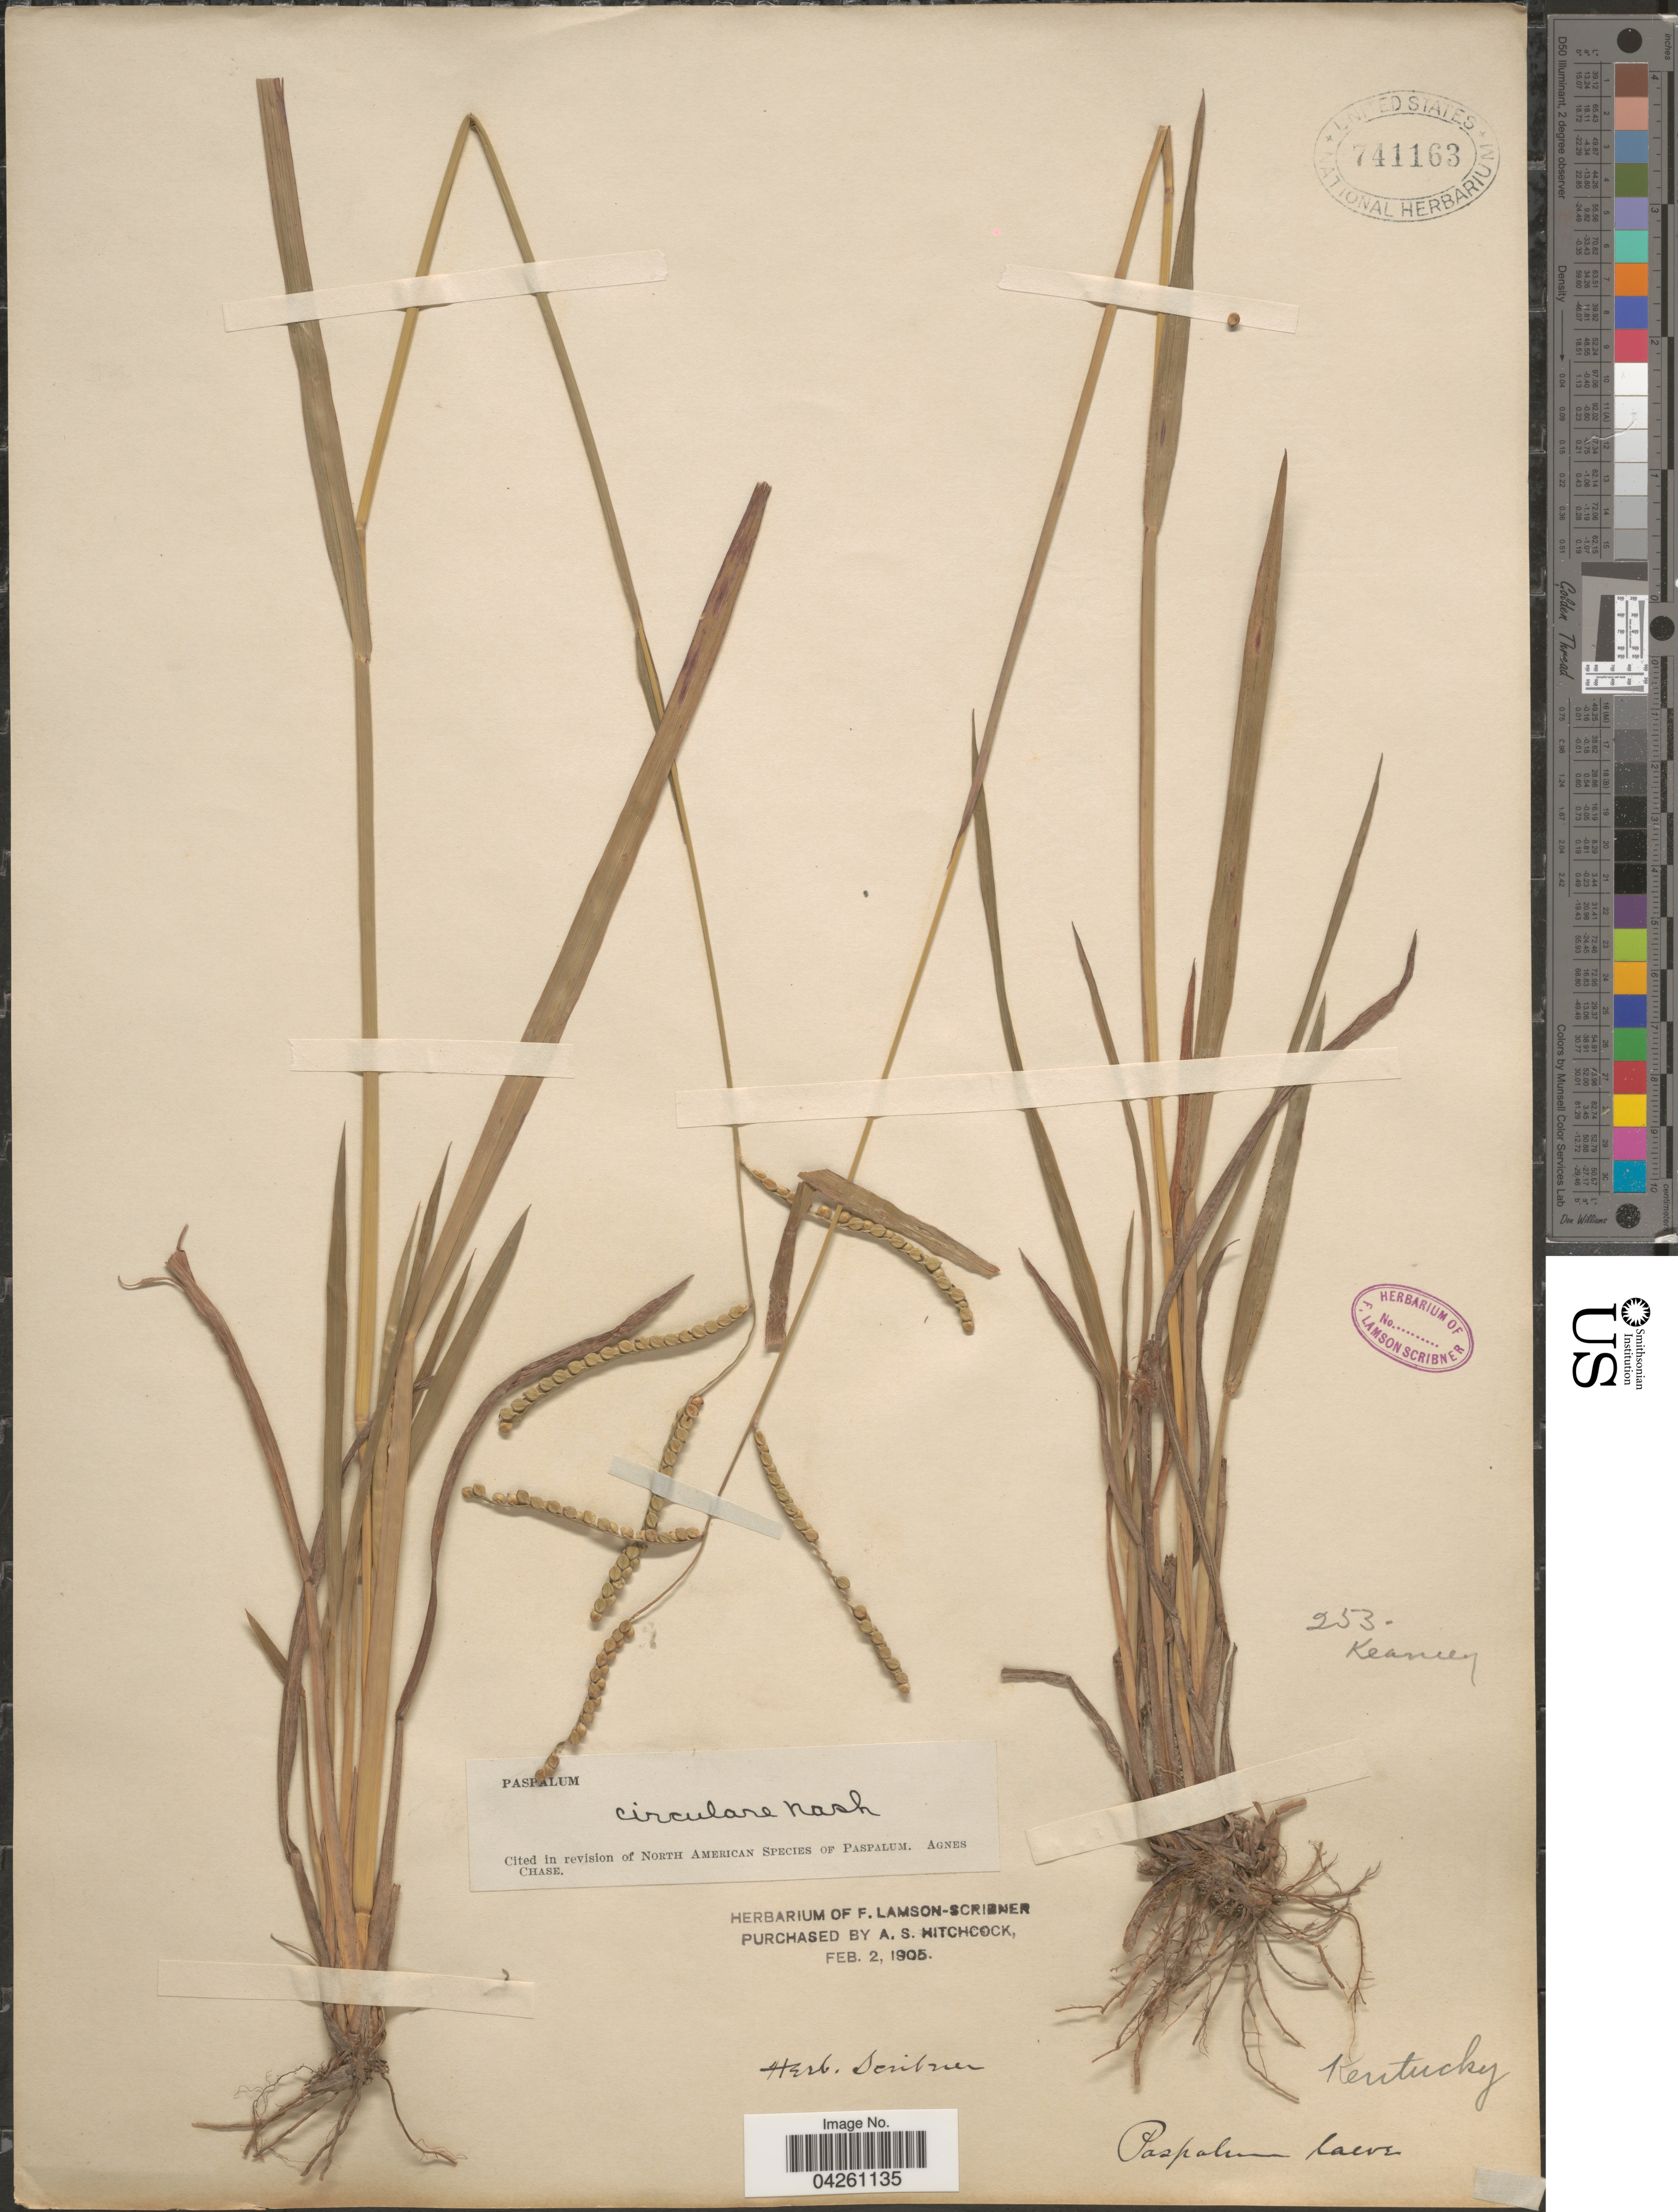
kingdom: Plantae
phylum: Tracheophyta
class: Liliopsida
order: Poales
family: Poaceae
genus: Paspalum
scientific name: Paspalum circulare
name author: Nash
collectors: Kearney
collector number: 253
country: United States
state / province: Kentucky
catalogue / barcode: US 741163